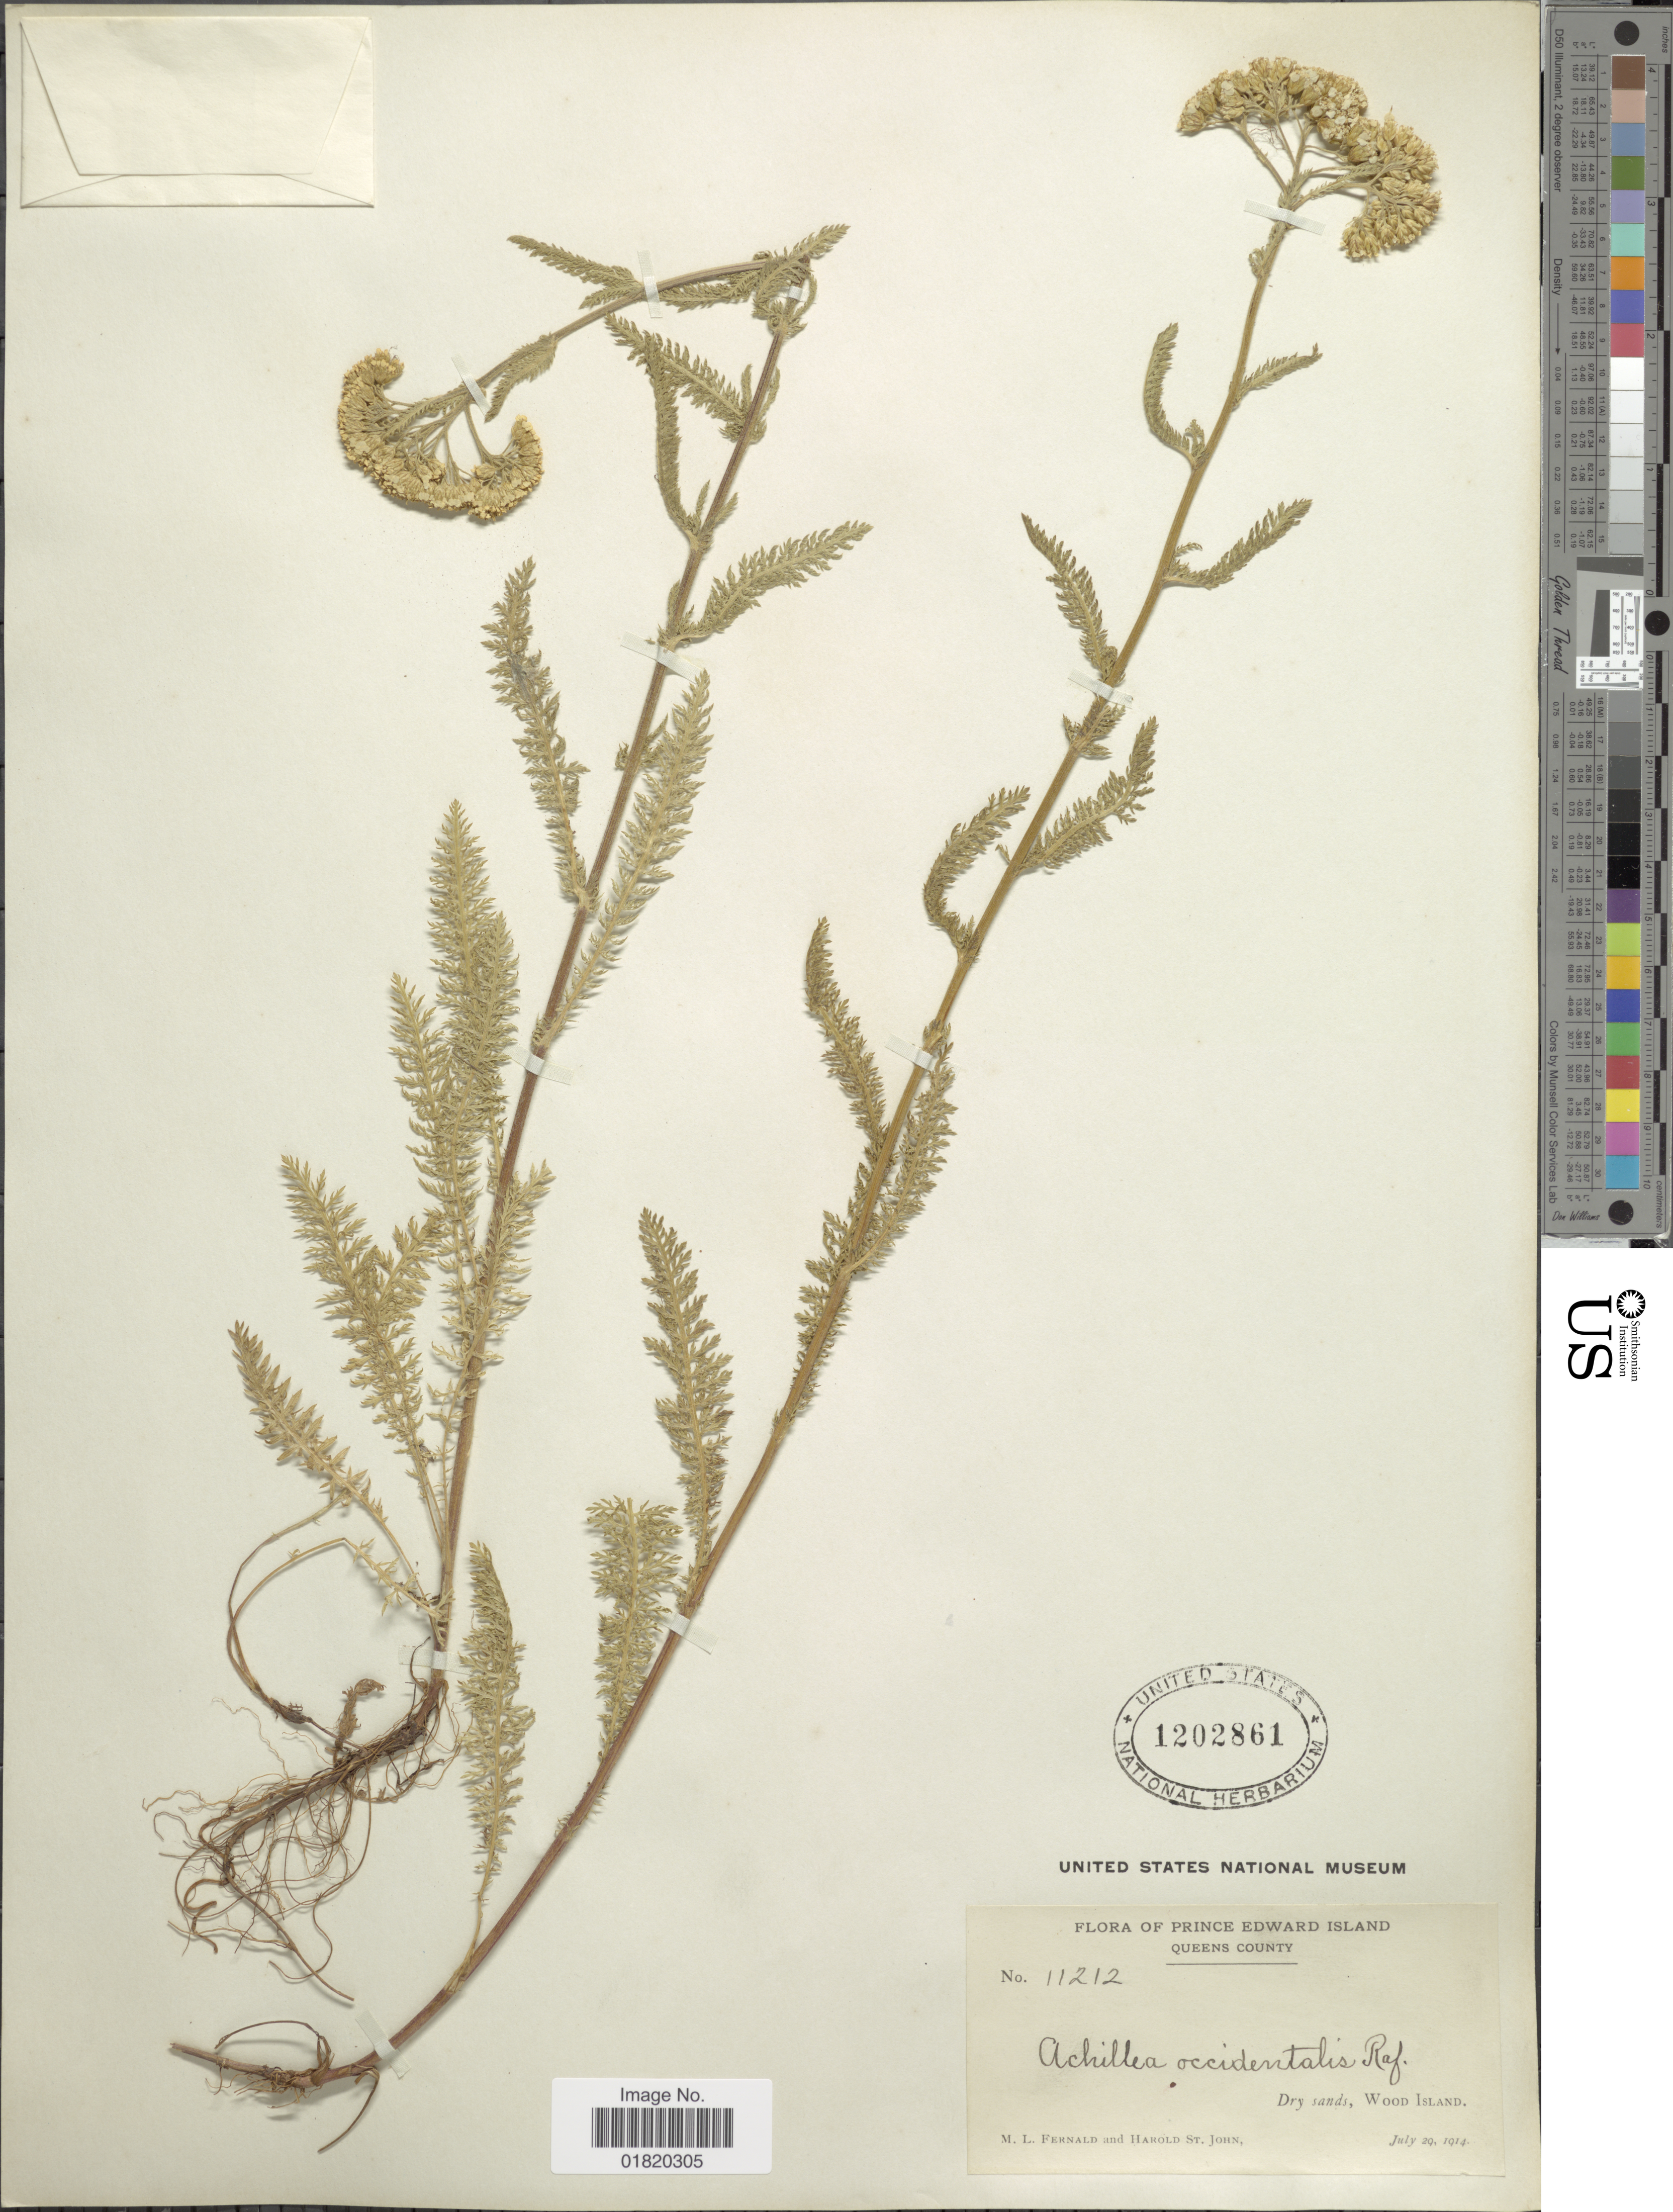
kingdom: Plantae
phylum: Tracheophyta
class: Magnoliopsida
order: Asterales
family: Asteraceae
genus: Achillea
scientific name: Achillea occidentalis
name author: (DC.) Raf. ex Rydb.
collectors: M. L. Fernald & H. St. John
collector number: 11212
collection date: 1914-07-29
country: Canada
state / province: Prince Edward Island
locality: Queens County. Wood Island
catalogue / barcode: US 1202861